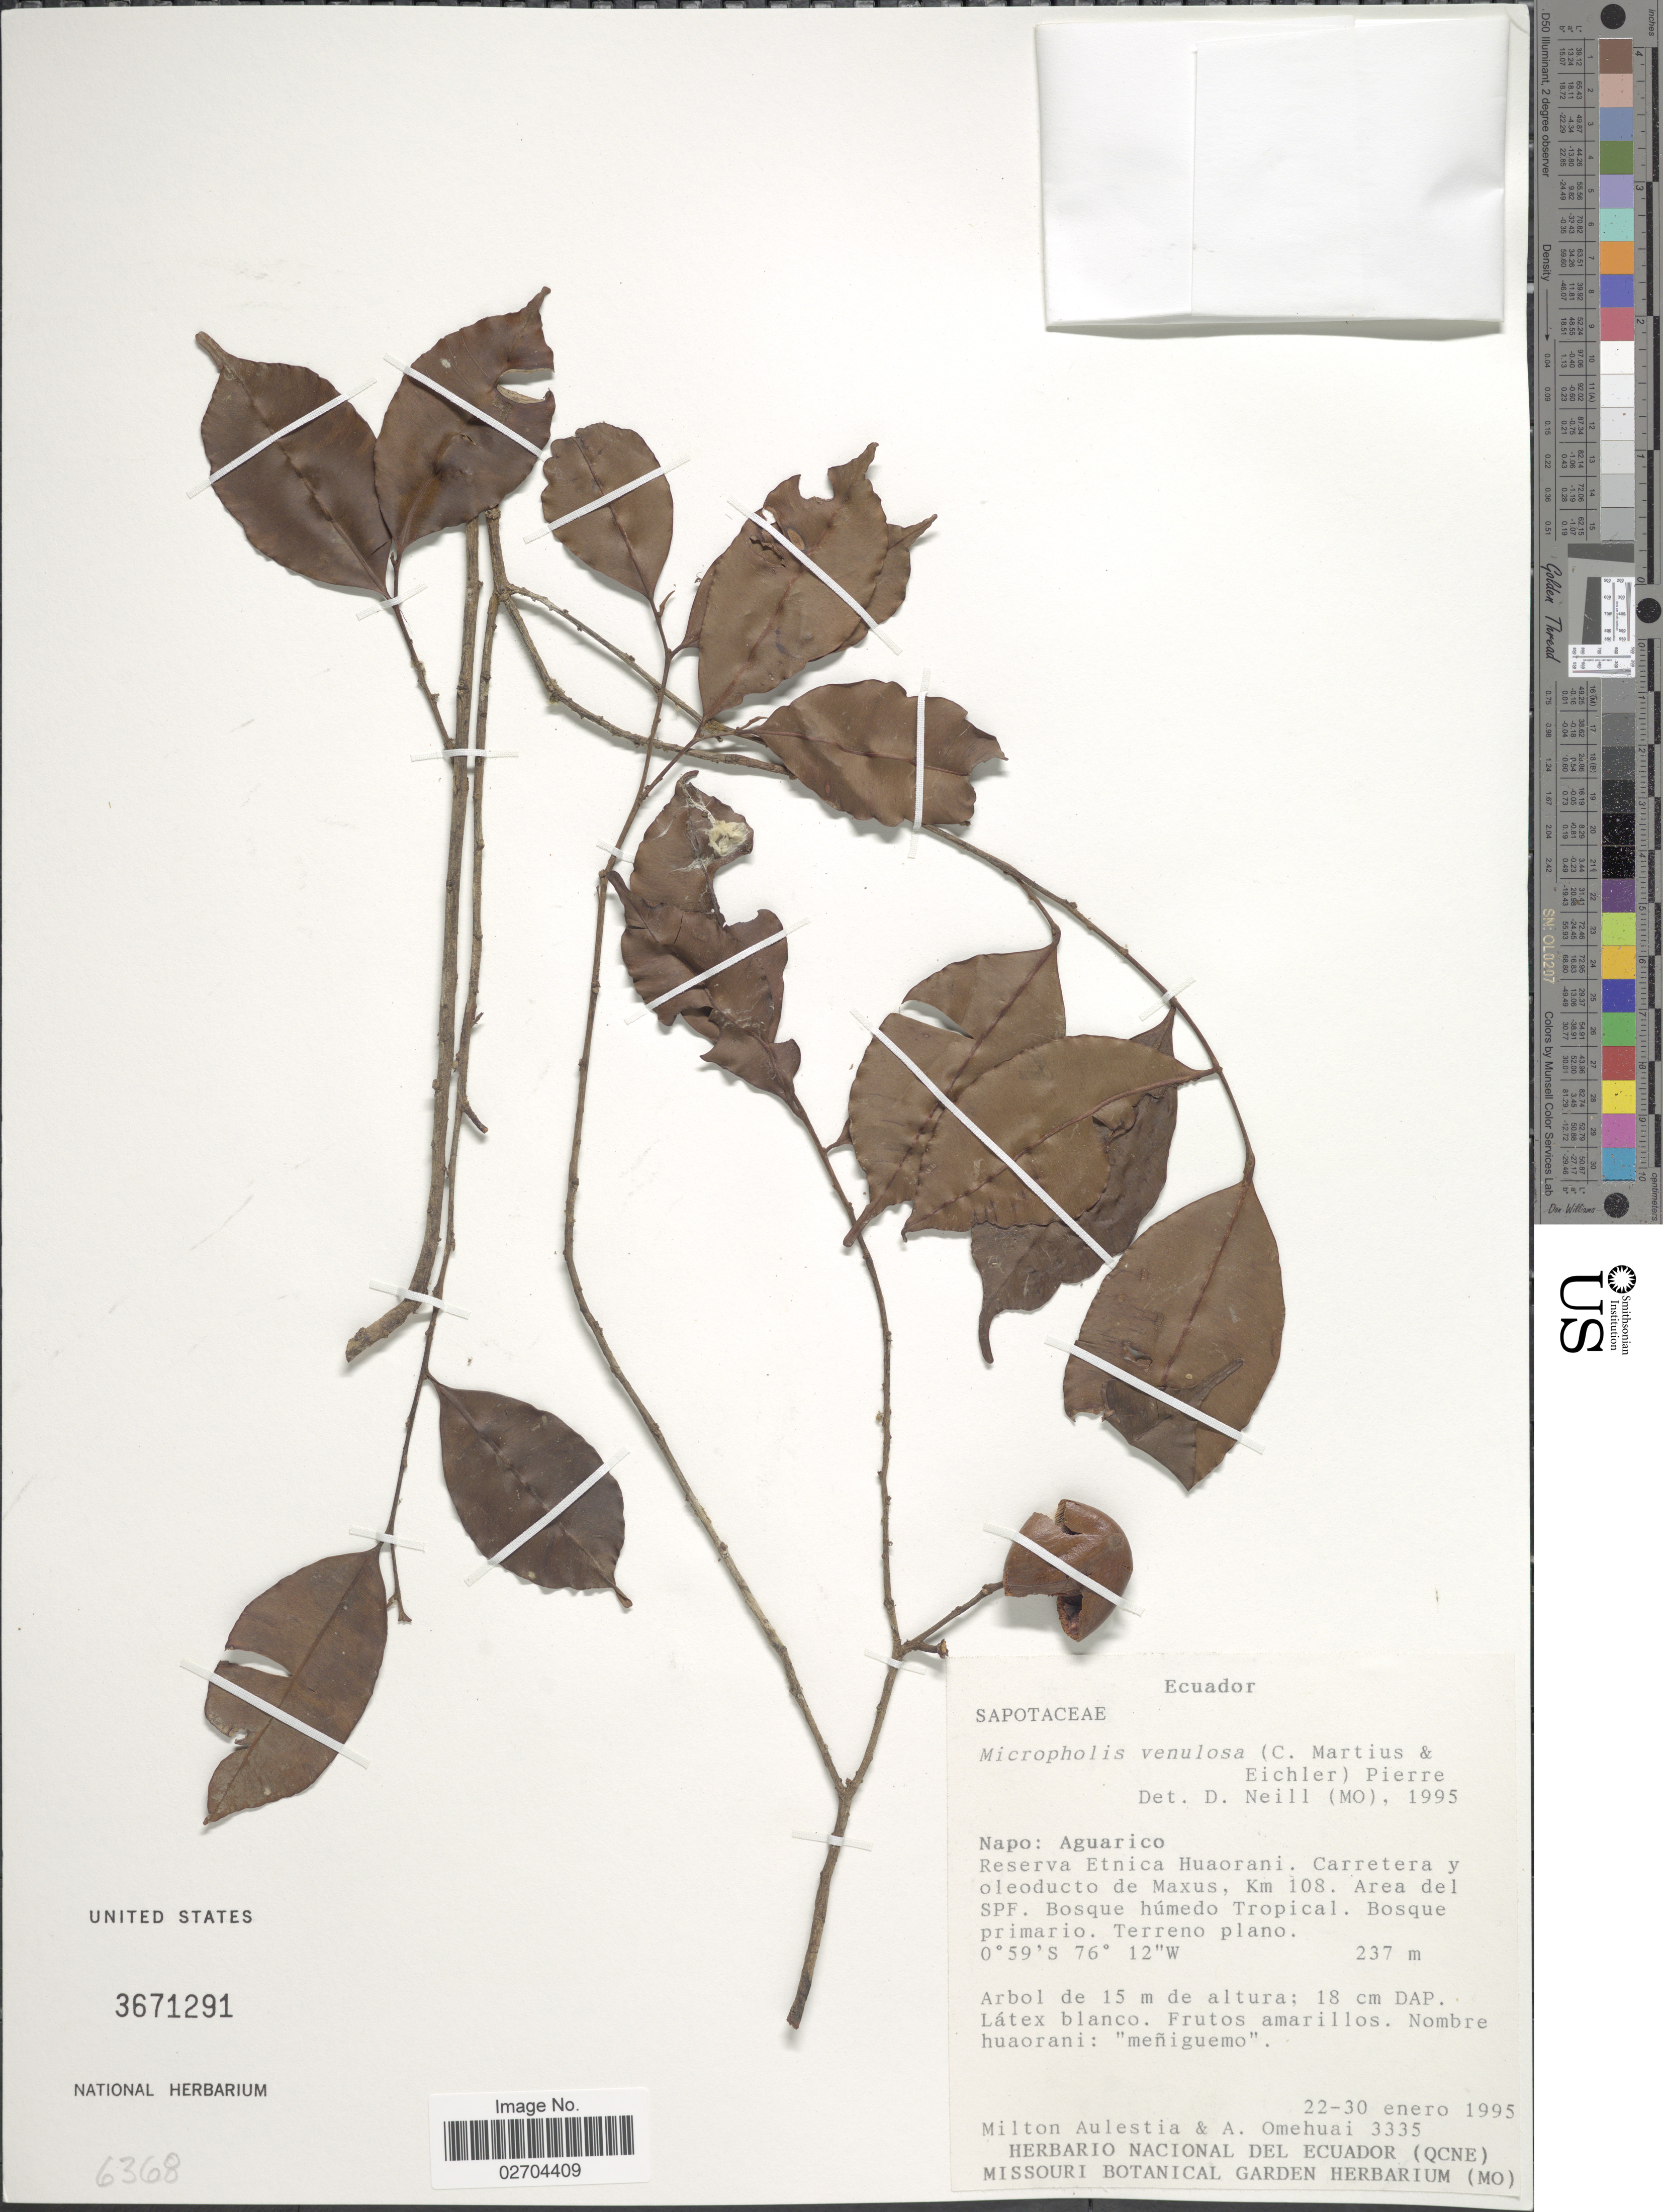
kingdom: Plantae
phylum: Tracheophyta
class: Magnoliopsida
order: Ericales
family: Sapotaceae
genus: Micropholis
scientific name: Micropholis venulosa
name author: (Mart. & Eichler) Pierre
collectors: M. Aulestia & A. Omehuai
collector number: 3335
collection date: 1995-01-22/1995-01-30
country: Ecuador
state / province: Napo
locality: Napo: Aguarico, reserva Etnica Huaorani, Carretera y oleoducto de Maxus, Km 108. Area del SPF. Bosque humedo Tropical.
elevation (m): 237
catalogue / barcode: US 3671291